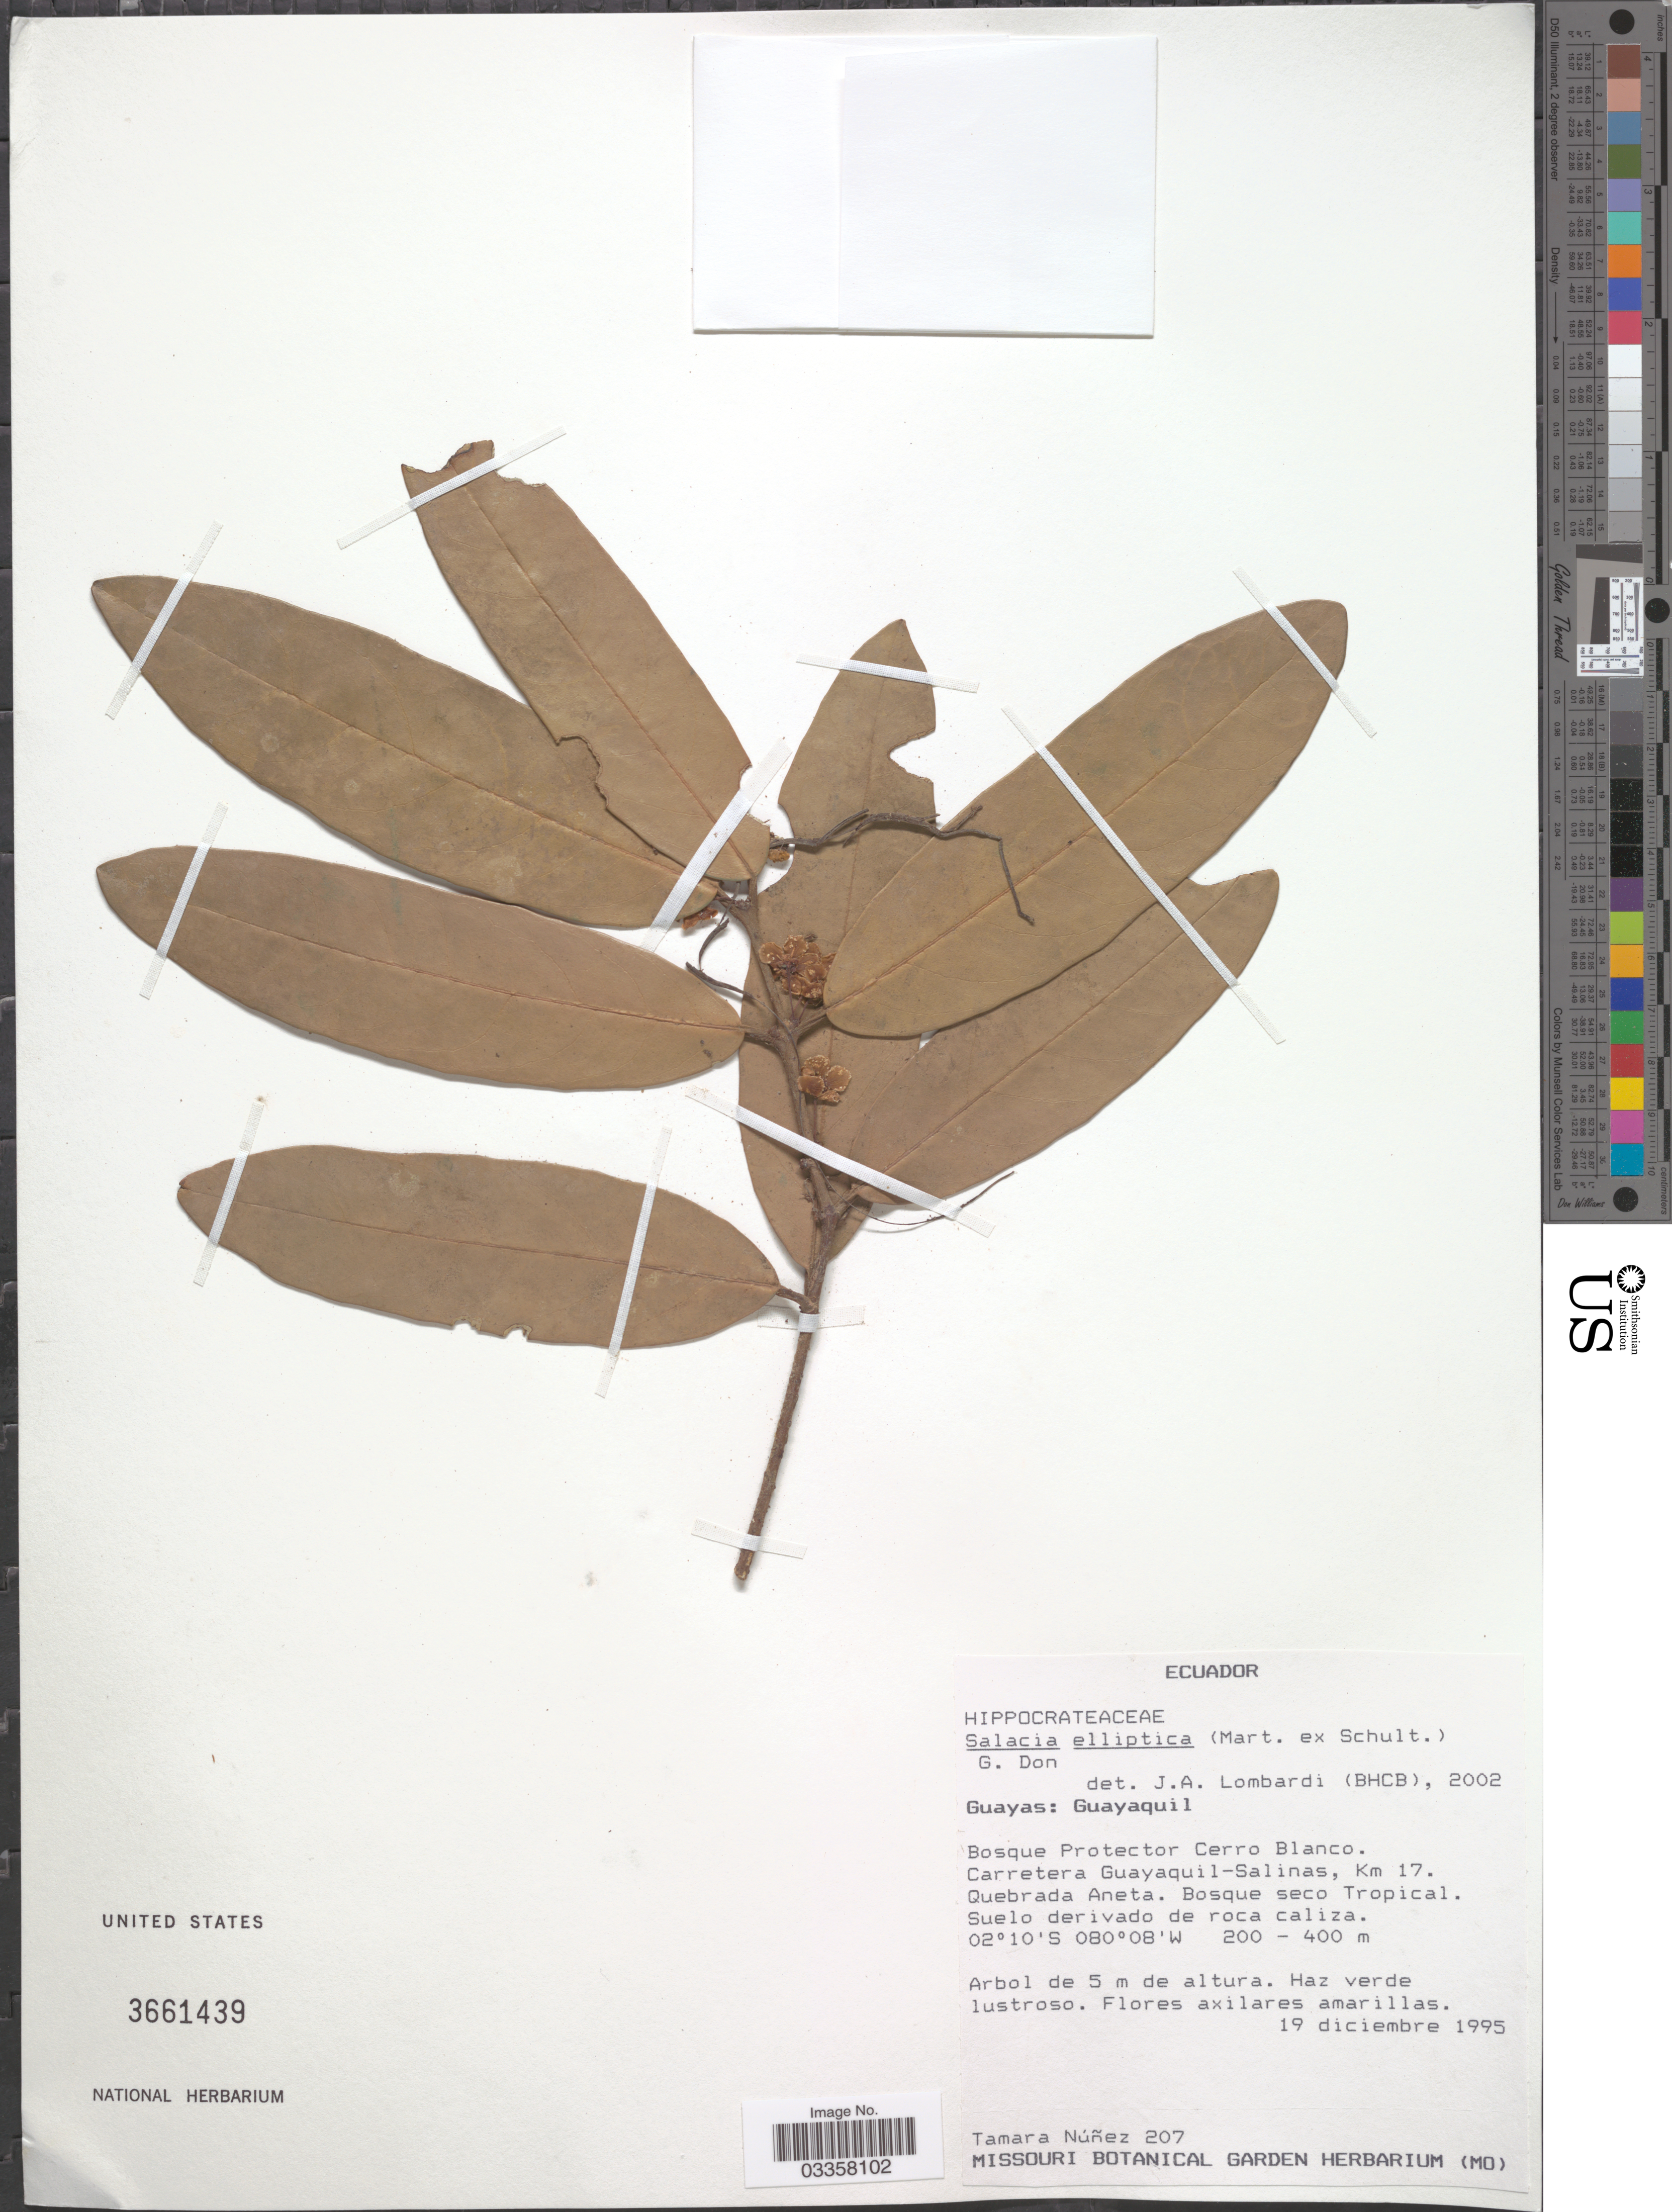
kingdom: Plantae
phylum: Tracheophyta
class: Magnoliopsida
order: Celastrales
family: Celastraceae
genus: Salacia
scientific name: Salacia elliptica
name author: (Mart. ex Schult.) G. Don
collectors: T. Núñez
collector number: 207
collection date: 1995-12-19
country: Ecuador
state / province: Guayas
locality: Guayaquil. Bosque Protector Cerro Blanco. Carretera Guayaquil-Salinas, Km 17.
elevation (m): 200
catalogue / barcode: US 3661439